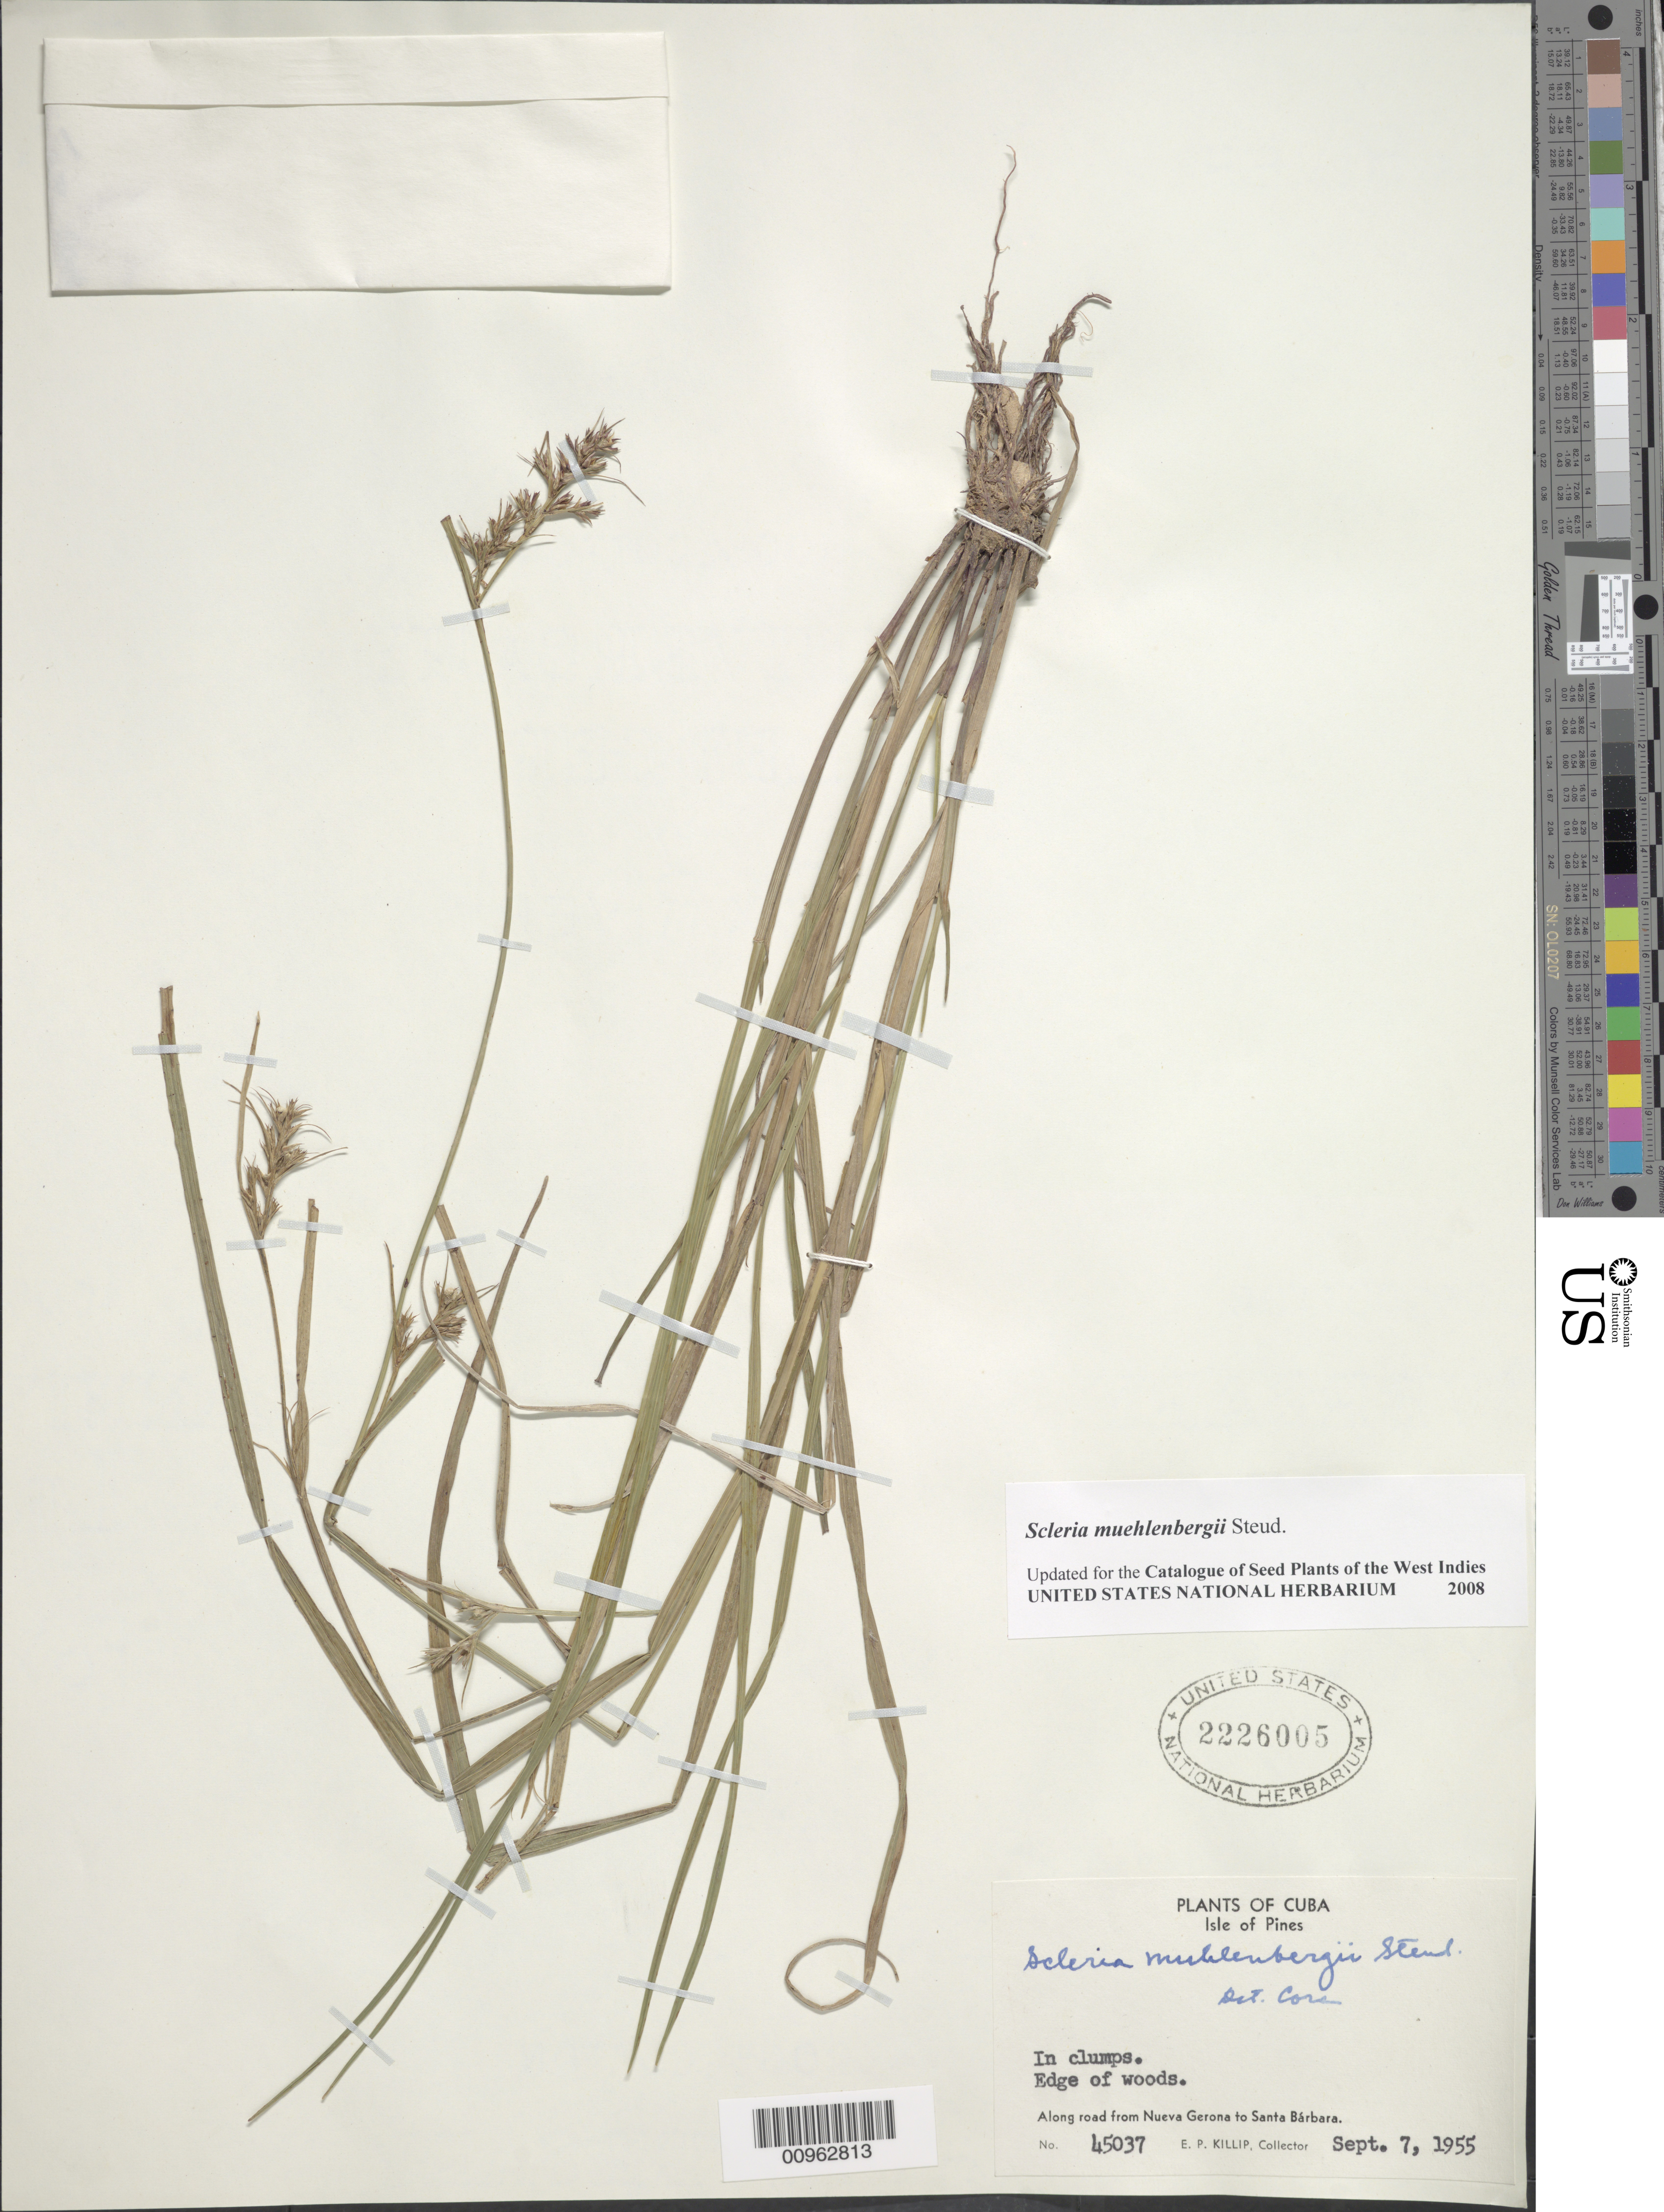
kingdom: Plantae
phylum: Tracheophyta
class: Liliopsida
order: Poales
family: Cyperaceae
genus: Scleria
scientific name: Scleria muehlenbergii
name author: Steud.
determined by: Strong, M. T., (US), Smithsonian Institution - National Museum of Natural History (UNITED STATES)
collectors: E. P. Killip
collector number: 45037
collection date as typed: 07 Sep 1955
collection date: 1955-09-07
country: Cuba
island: Isla de la Juventud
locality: Isle of Pines, Along road from Nueva Gerona to Santa Bárbara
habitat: Edge of woods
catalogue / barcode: US 2226005